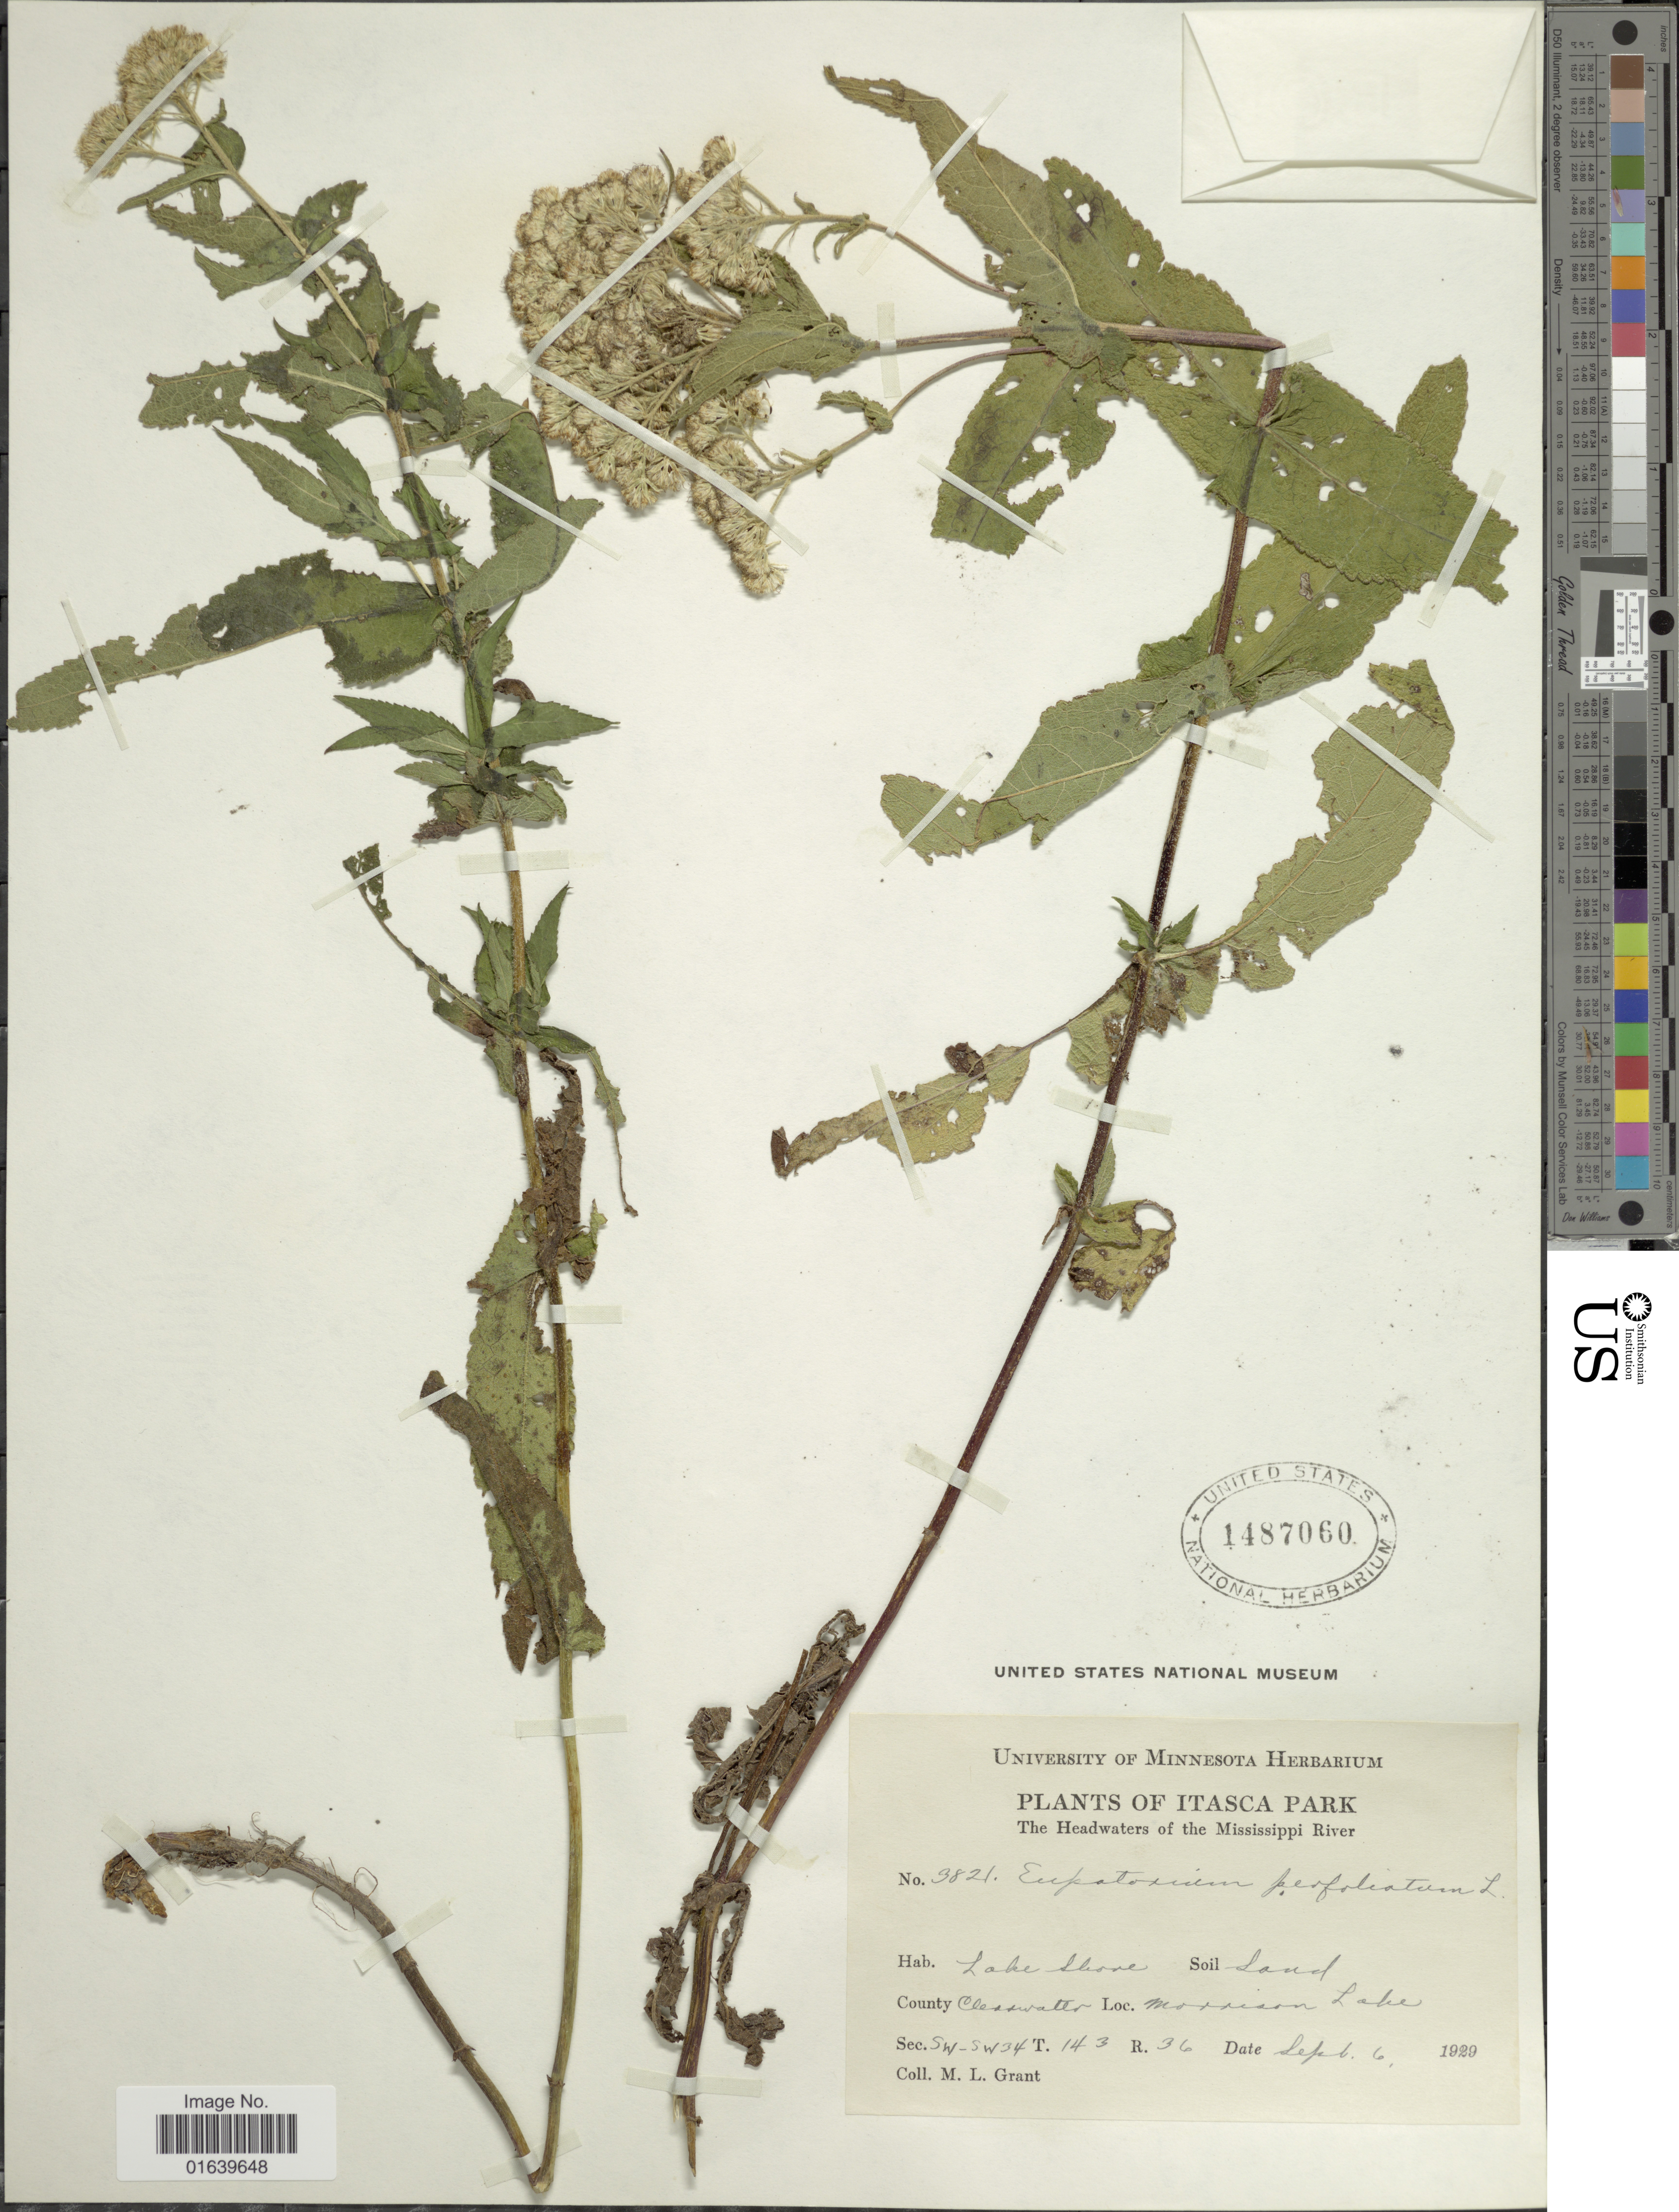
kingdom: Plantae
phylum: Tracheophyta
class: Magnoliopsida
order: Asterales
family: Asteraceae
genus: Eupatorium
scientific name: Eupatorium perfoliatum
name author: L.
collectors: M. L. Grant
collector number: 3821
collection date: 1929-09-06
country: United States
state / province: Minnesota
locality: Itasca Park, the Headwaters of the Mississippi River, County Clearwater, Morrison Lake. Sw-Sw 34, T.143, R.36.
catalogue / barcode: US 1487060